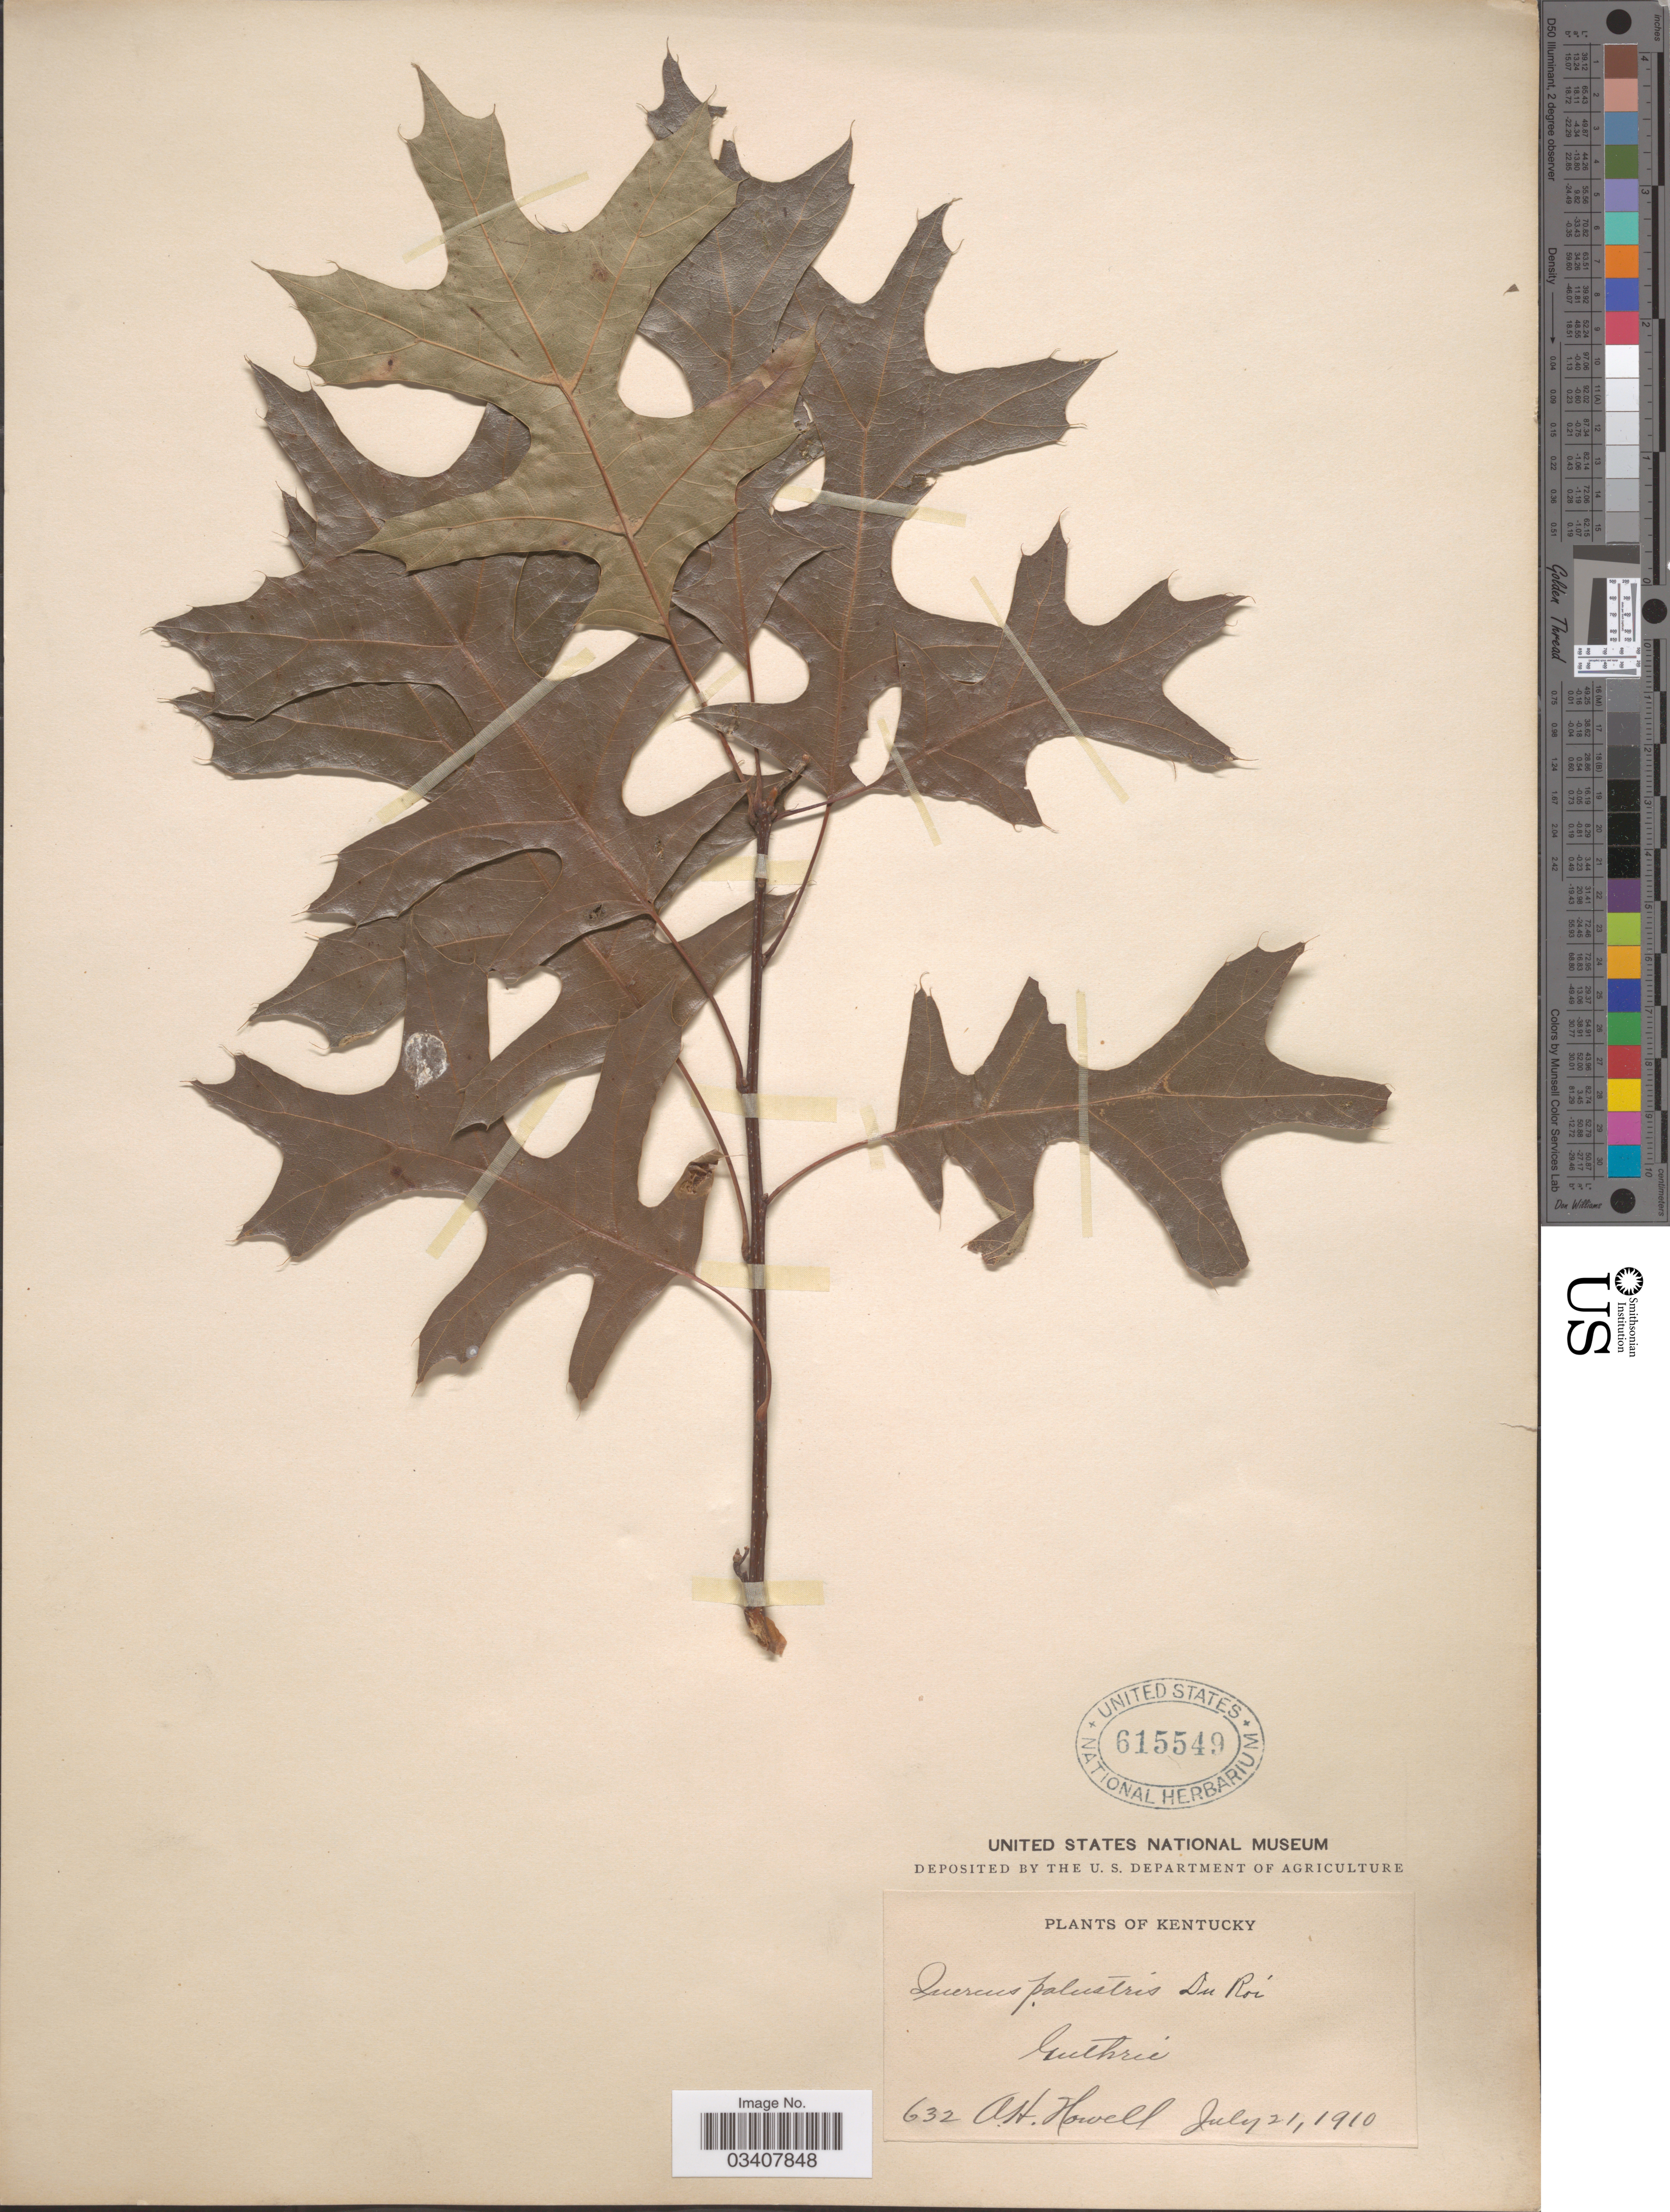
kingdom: Plantae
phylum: Tracheophyta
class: Magnoliopsida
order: Fagales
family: Fagaceae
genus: Quercus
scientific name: Quercus palustris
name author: Münchh.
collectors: A. Howell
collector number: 632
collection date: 1910-07-21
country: United States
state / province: Kentucky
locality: Guthrie.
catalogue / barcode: US 615549